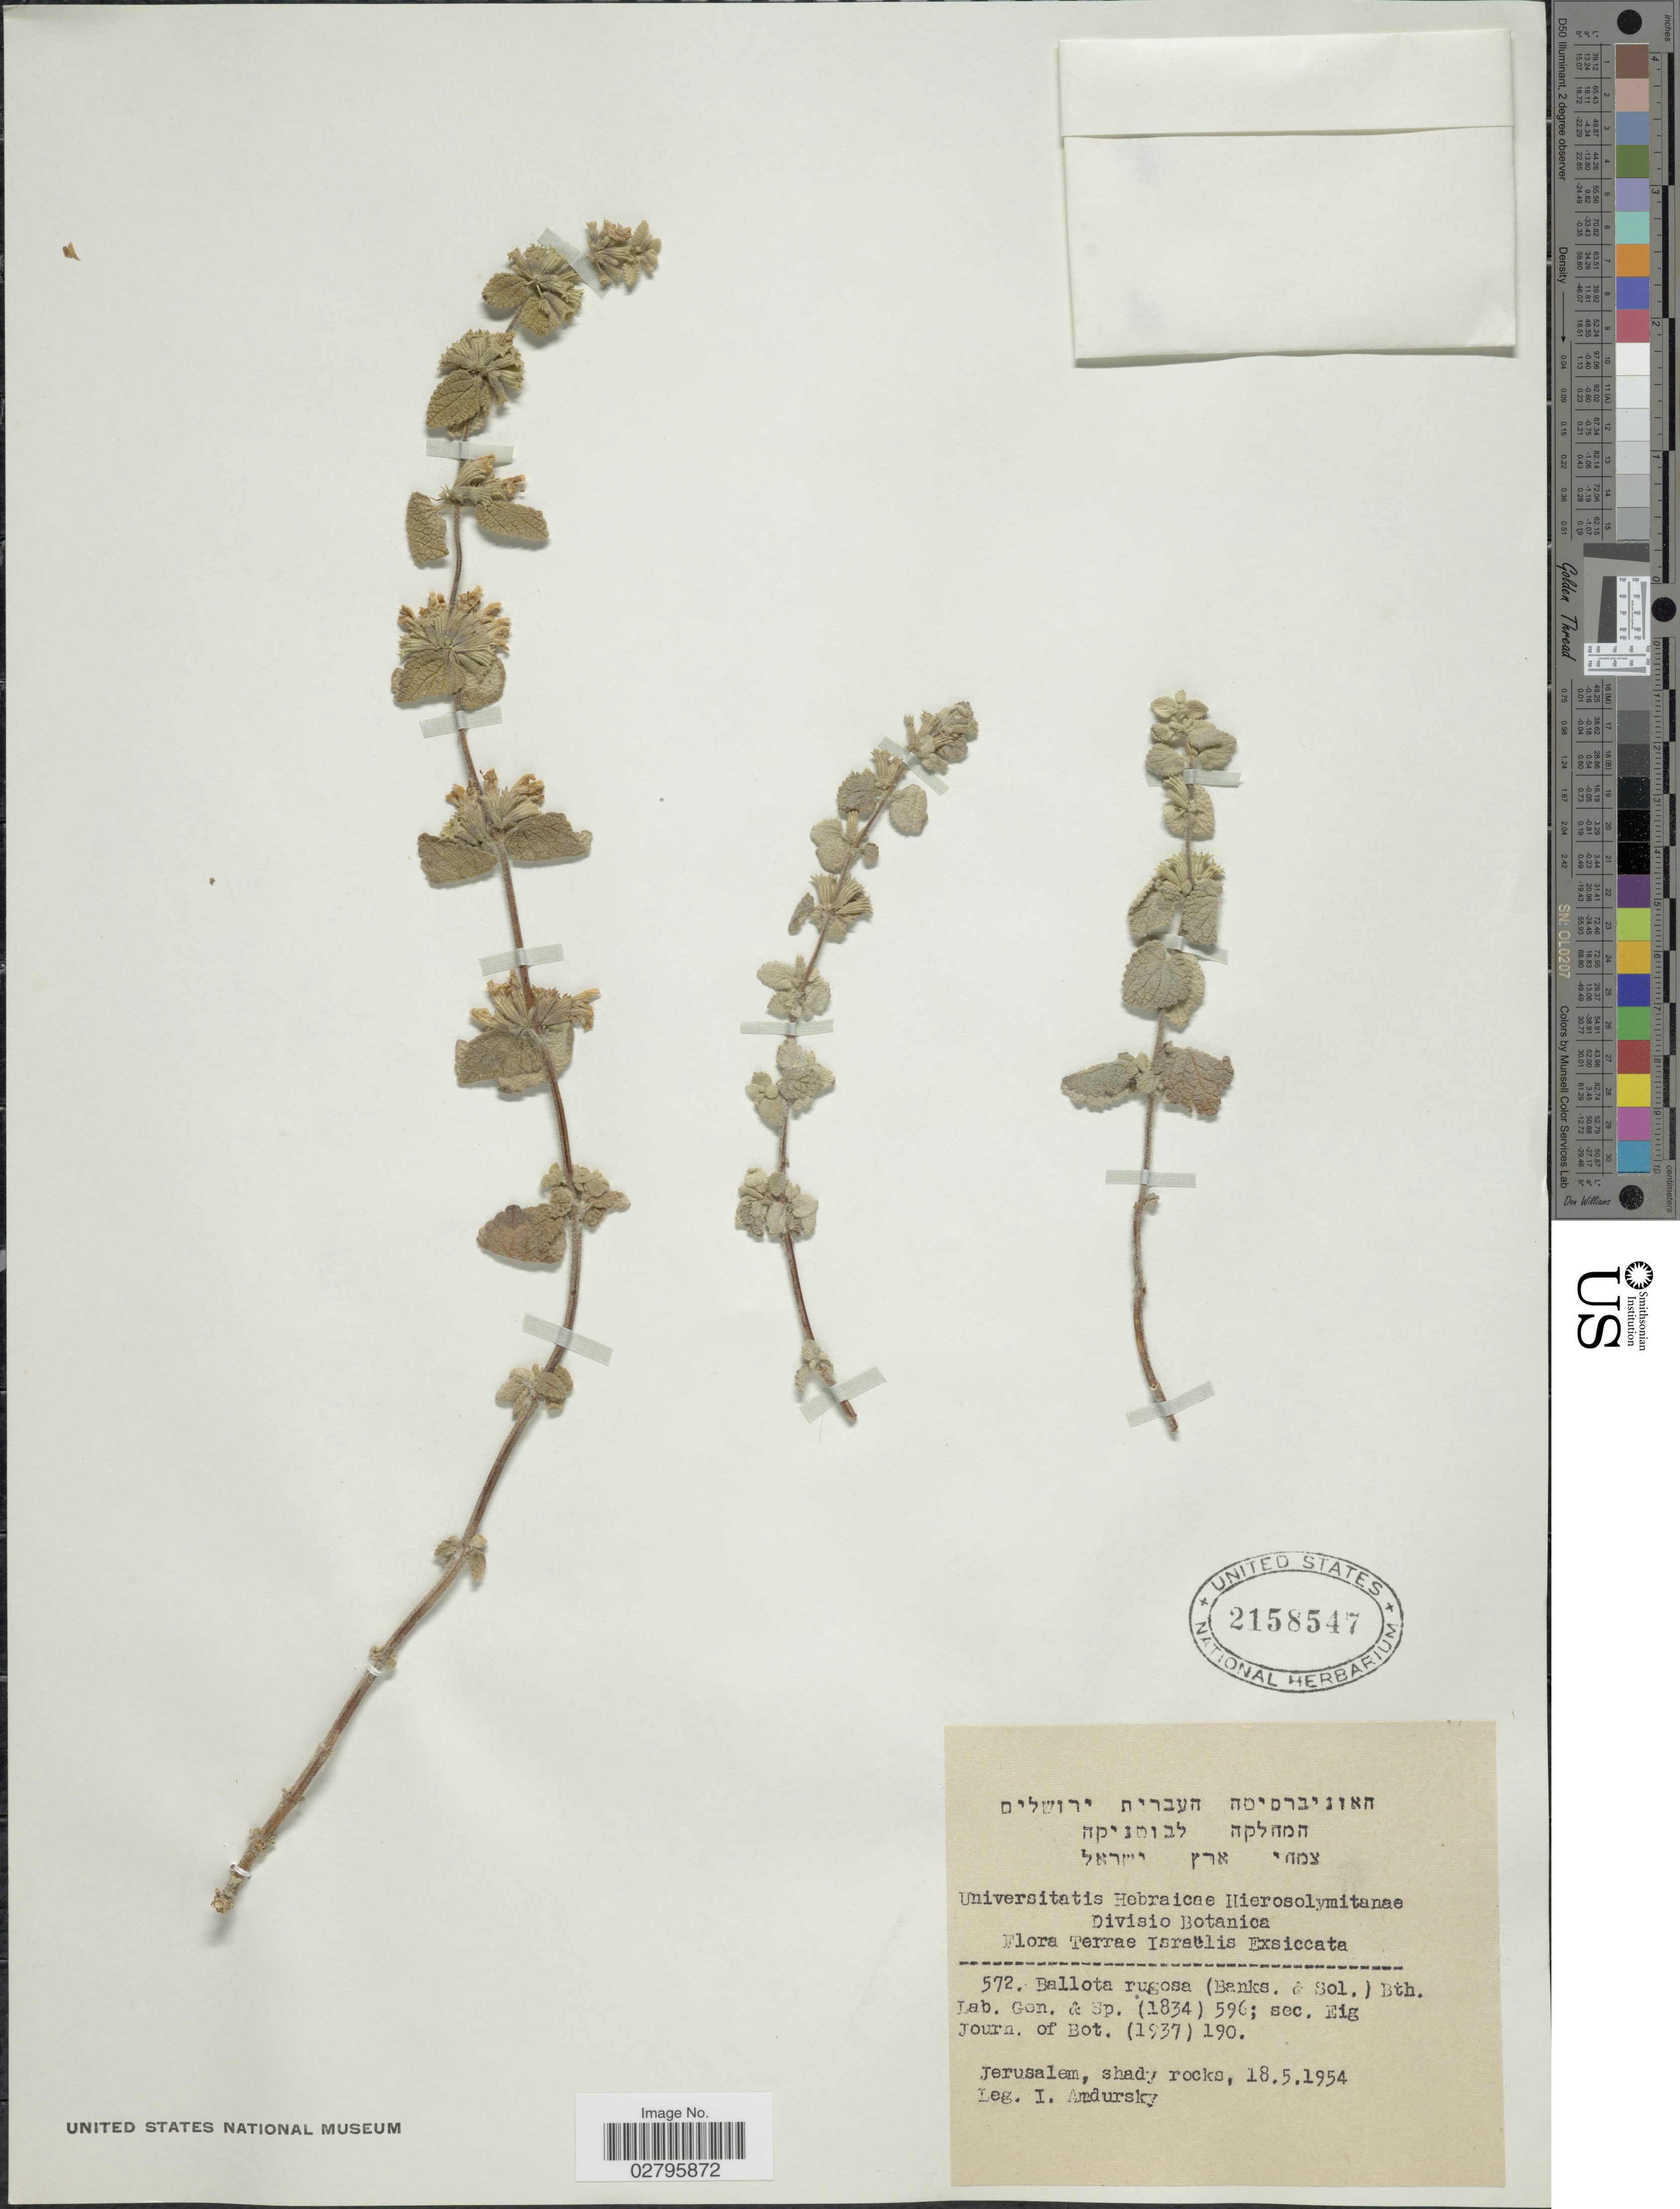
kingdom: Plantae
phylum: Tracheophyta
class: Magnoliopsida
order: Lamiales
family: Lamiaceae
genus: Ballota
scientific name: Ballota saxatilis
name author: Sieber ex C. Presl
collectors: I. Amdursky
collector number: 572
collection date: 1954-05-18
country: Israel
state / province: Jerusalem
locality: Terrae Israëlis. Jerusalem, shady rocks.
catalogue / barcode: US 2158547